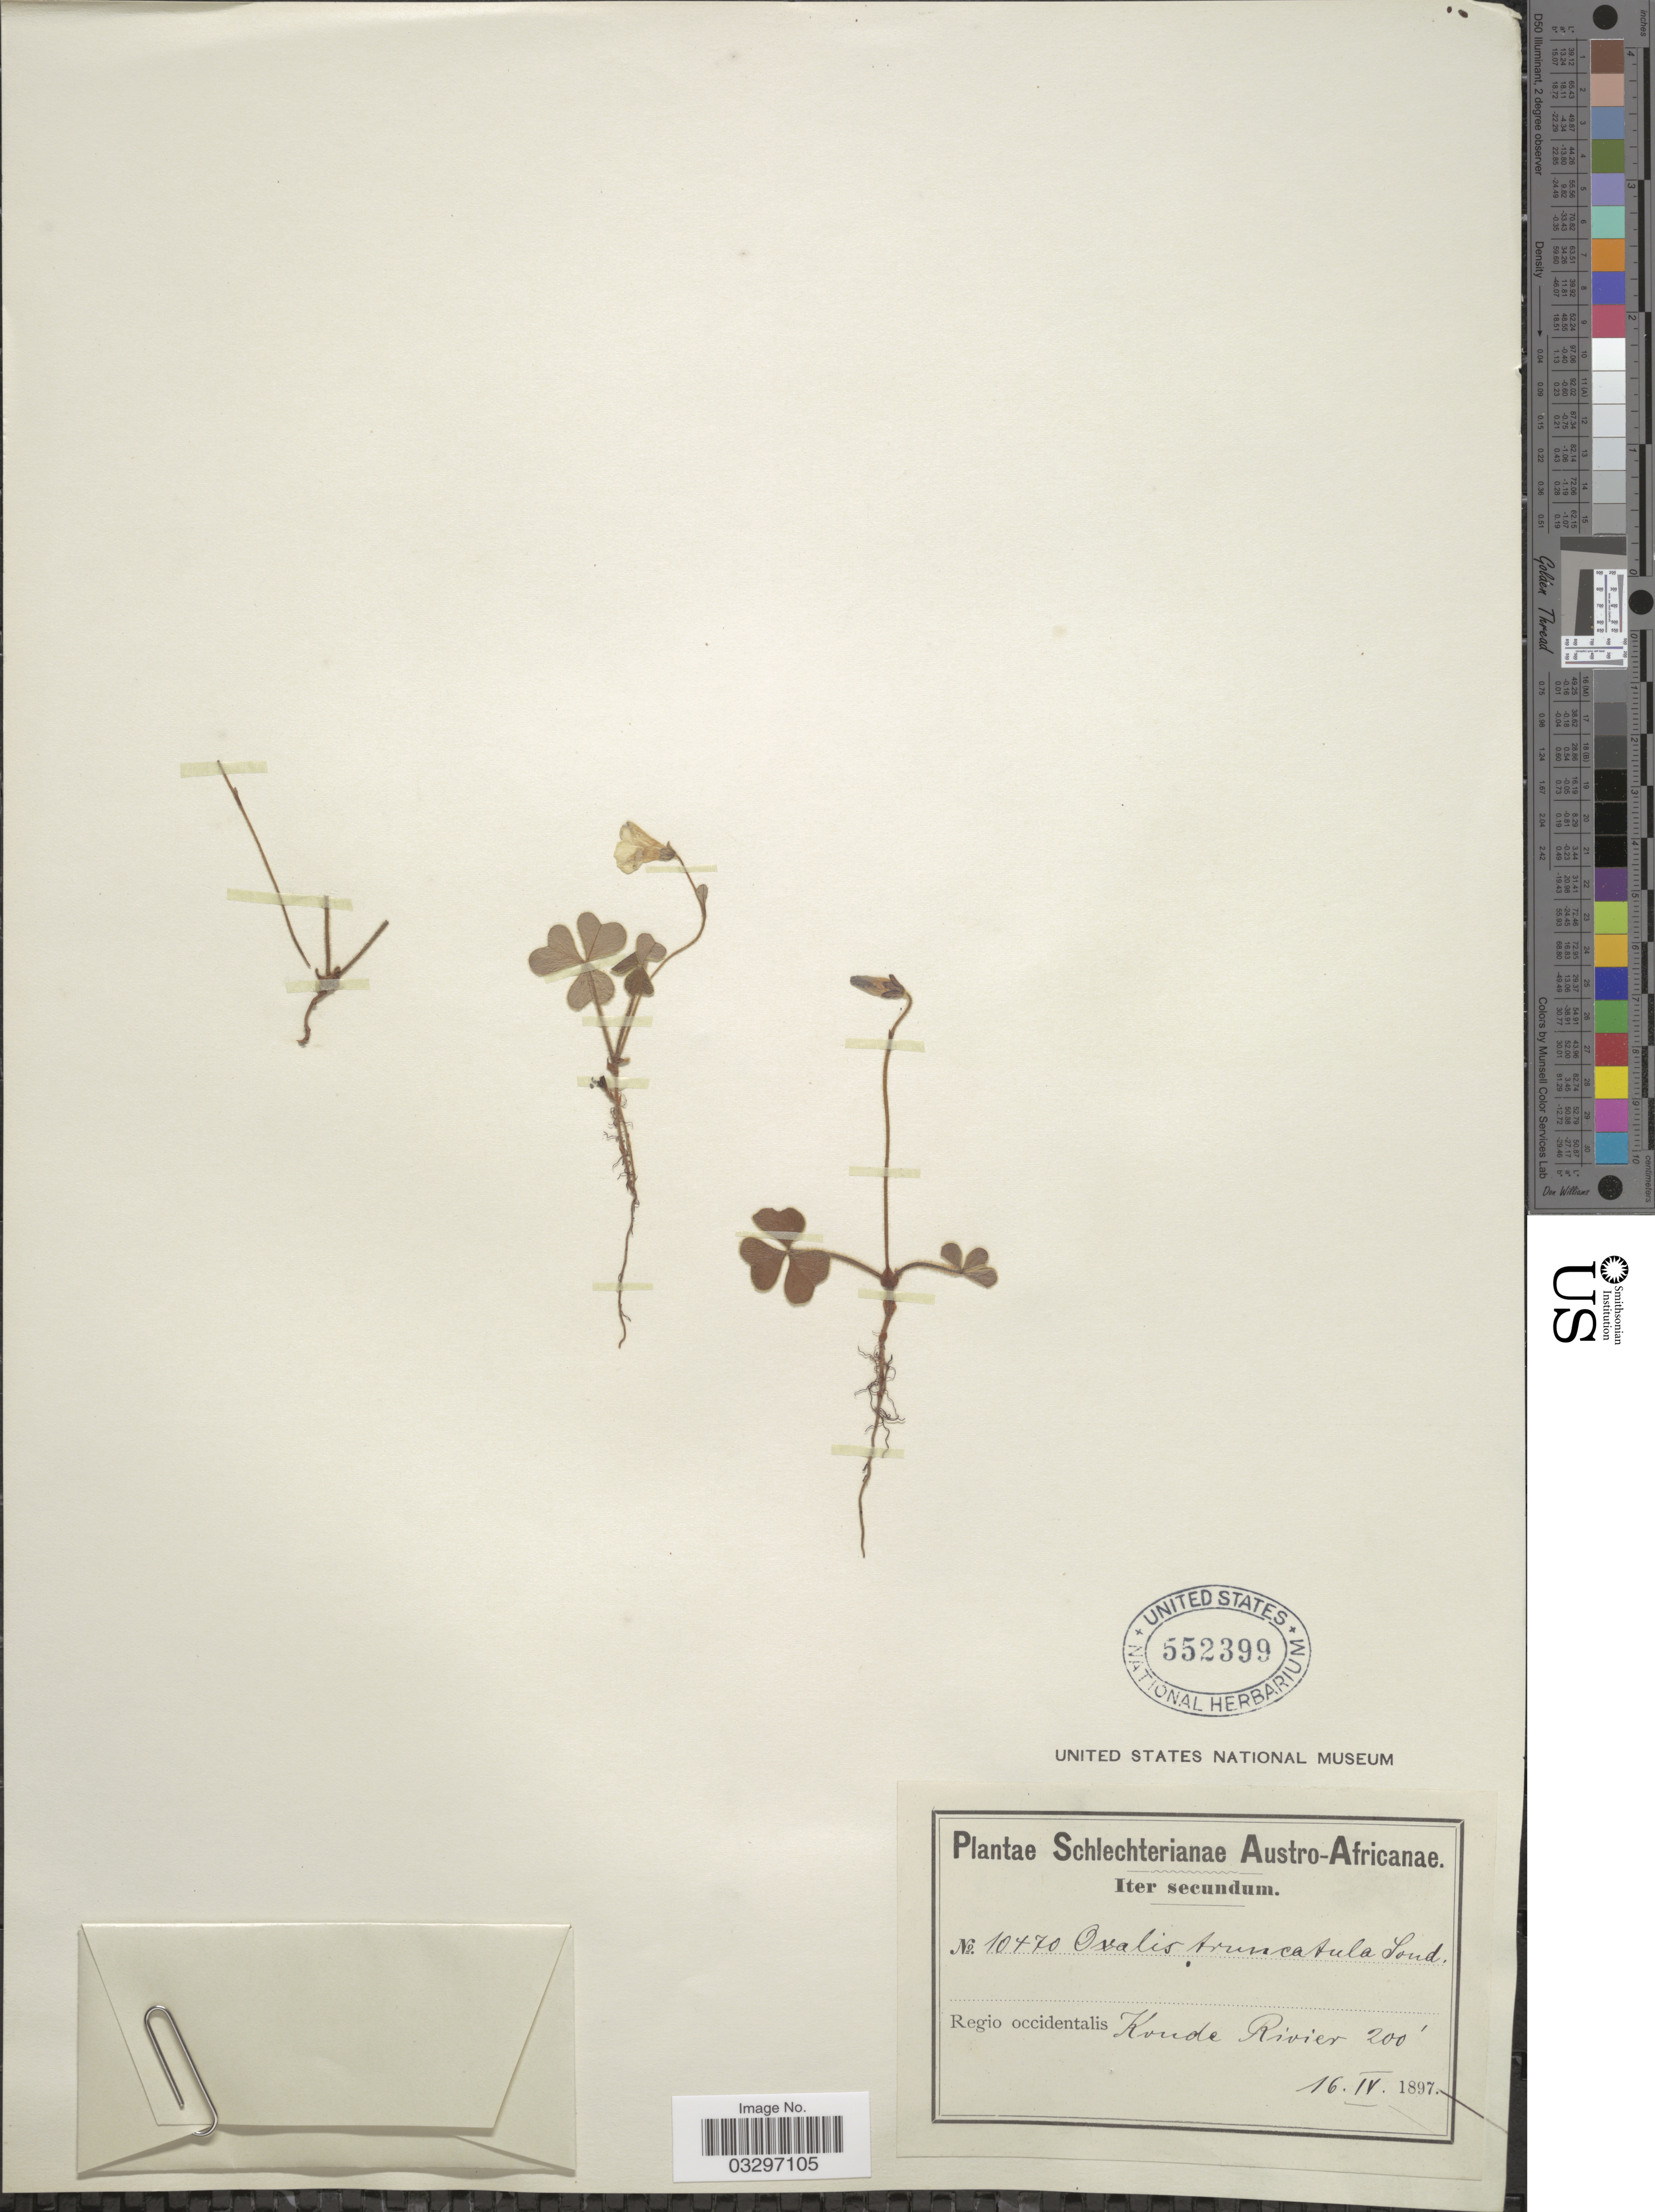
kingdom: Plantae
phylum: Tracheophyta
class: Magnoliopsida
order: Oxalidales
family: Oxalidaceae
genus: Oxalis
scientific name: Oxalis truncata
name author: Willd. ex Zucc.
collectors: Schlechter, --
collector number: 10470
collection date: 1897-04-16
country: South Africa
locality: Austro-Africanae, Regio occidentalis, Koude Rivier.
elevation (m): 61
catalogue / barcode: US 552399